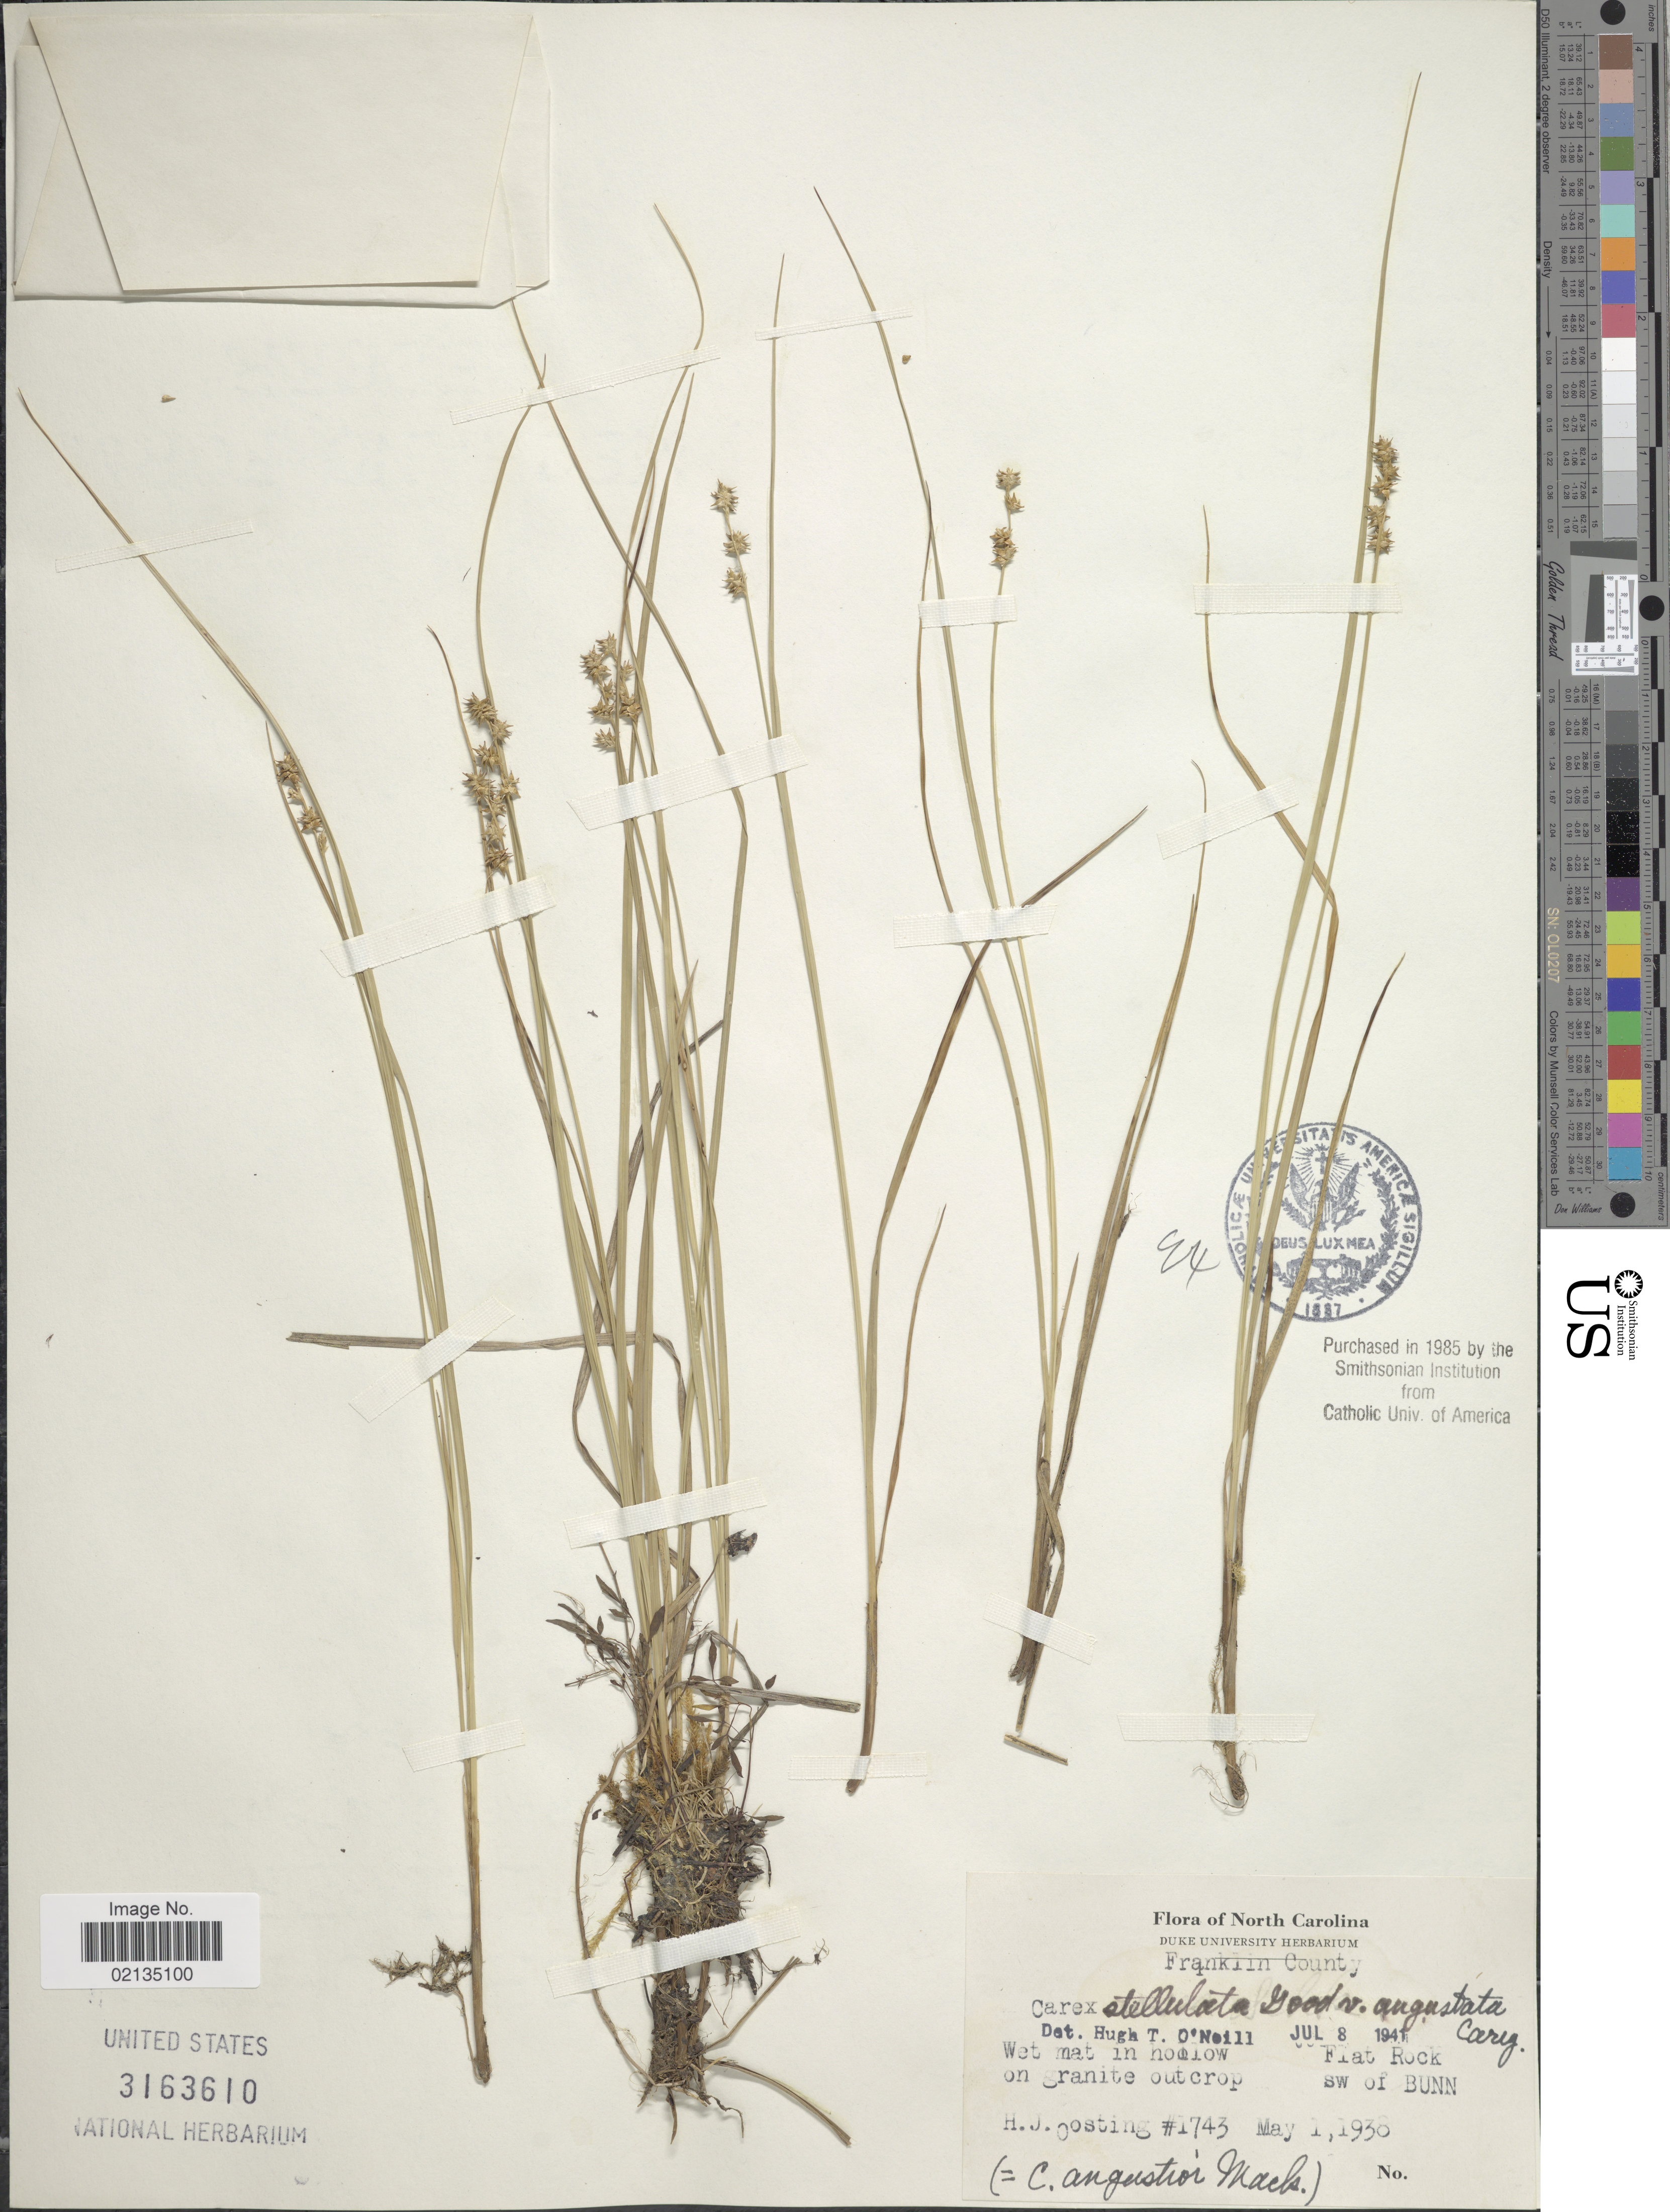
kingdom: Plantae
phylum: Tracheophyta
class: Liliopsida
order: Poales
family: Cyperaceae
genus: Carex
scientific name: Carex echinata subsp. echinata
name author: Murray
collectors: H. Oosting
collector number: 1743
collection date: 1938-05-01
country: United States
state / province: North Carolina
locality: North Carolina, Wet mat in hollow on granite outcrop, Flat Rock, SW of Bunn.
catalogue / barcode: US 3163610